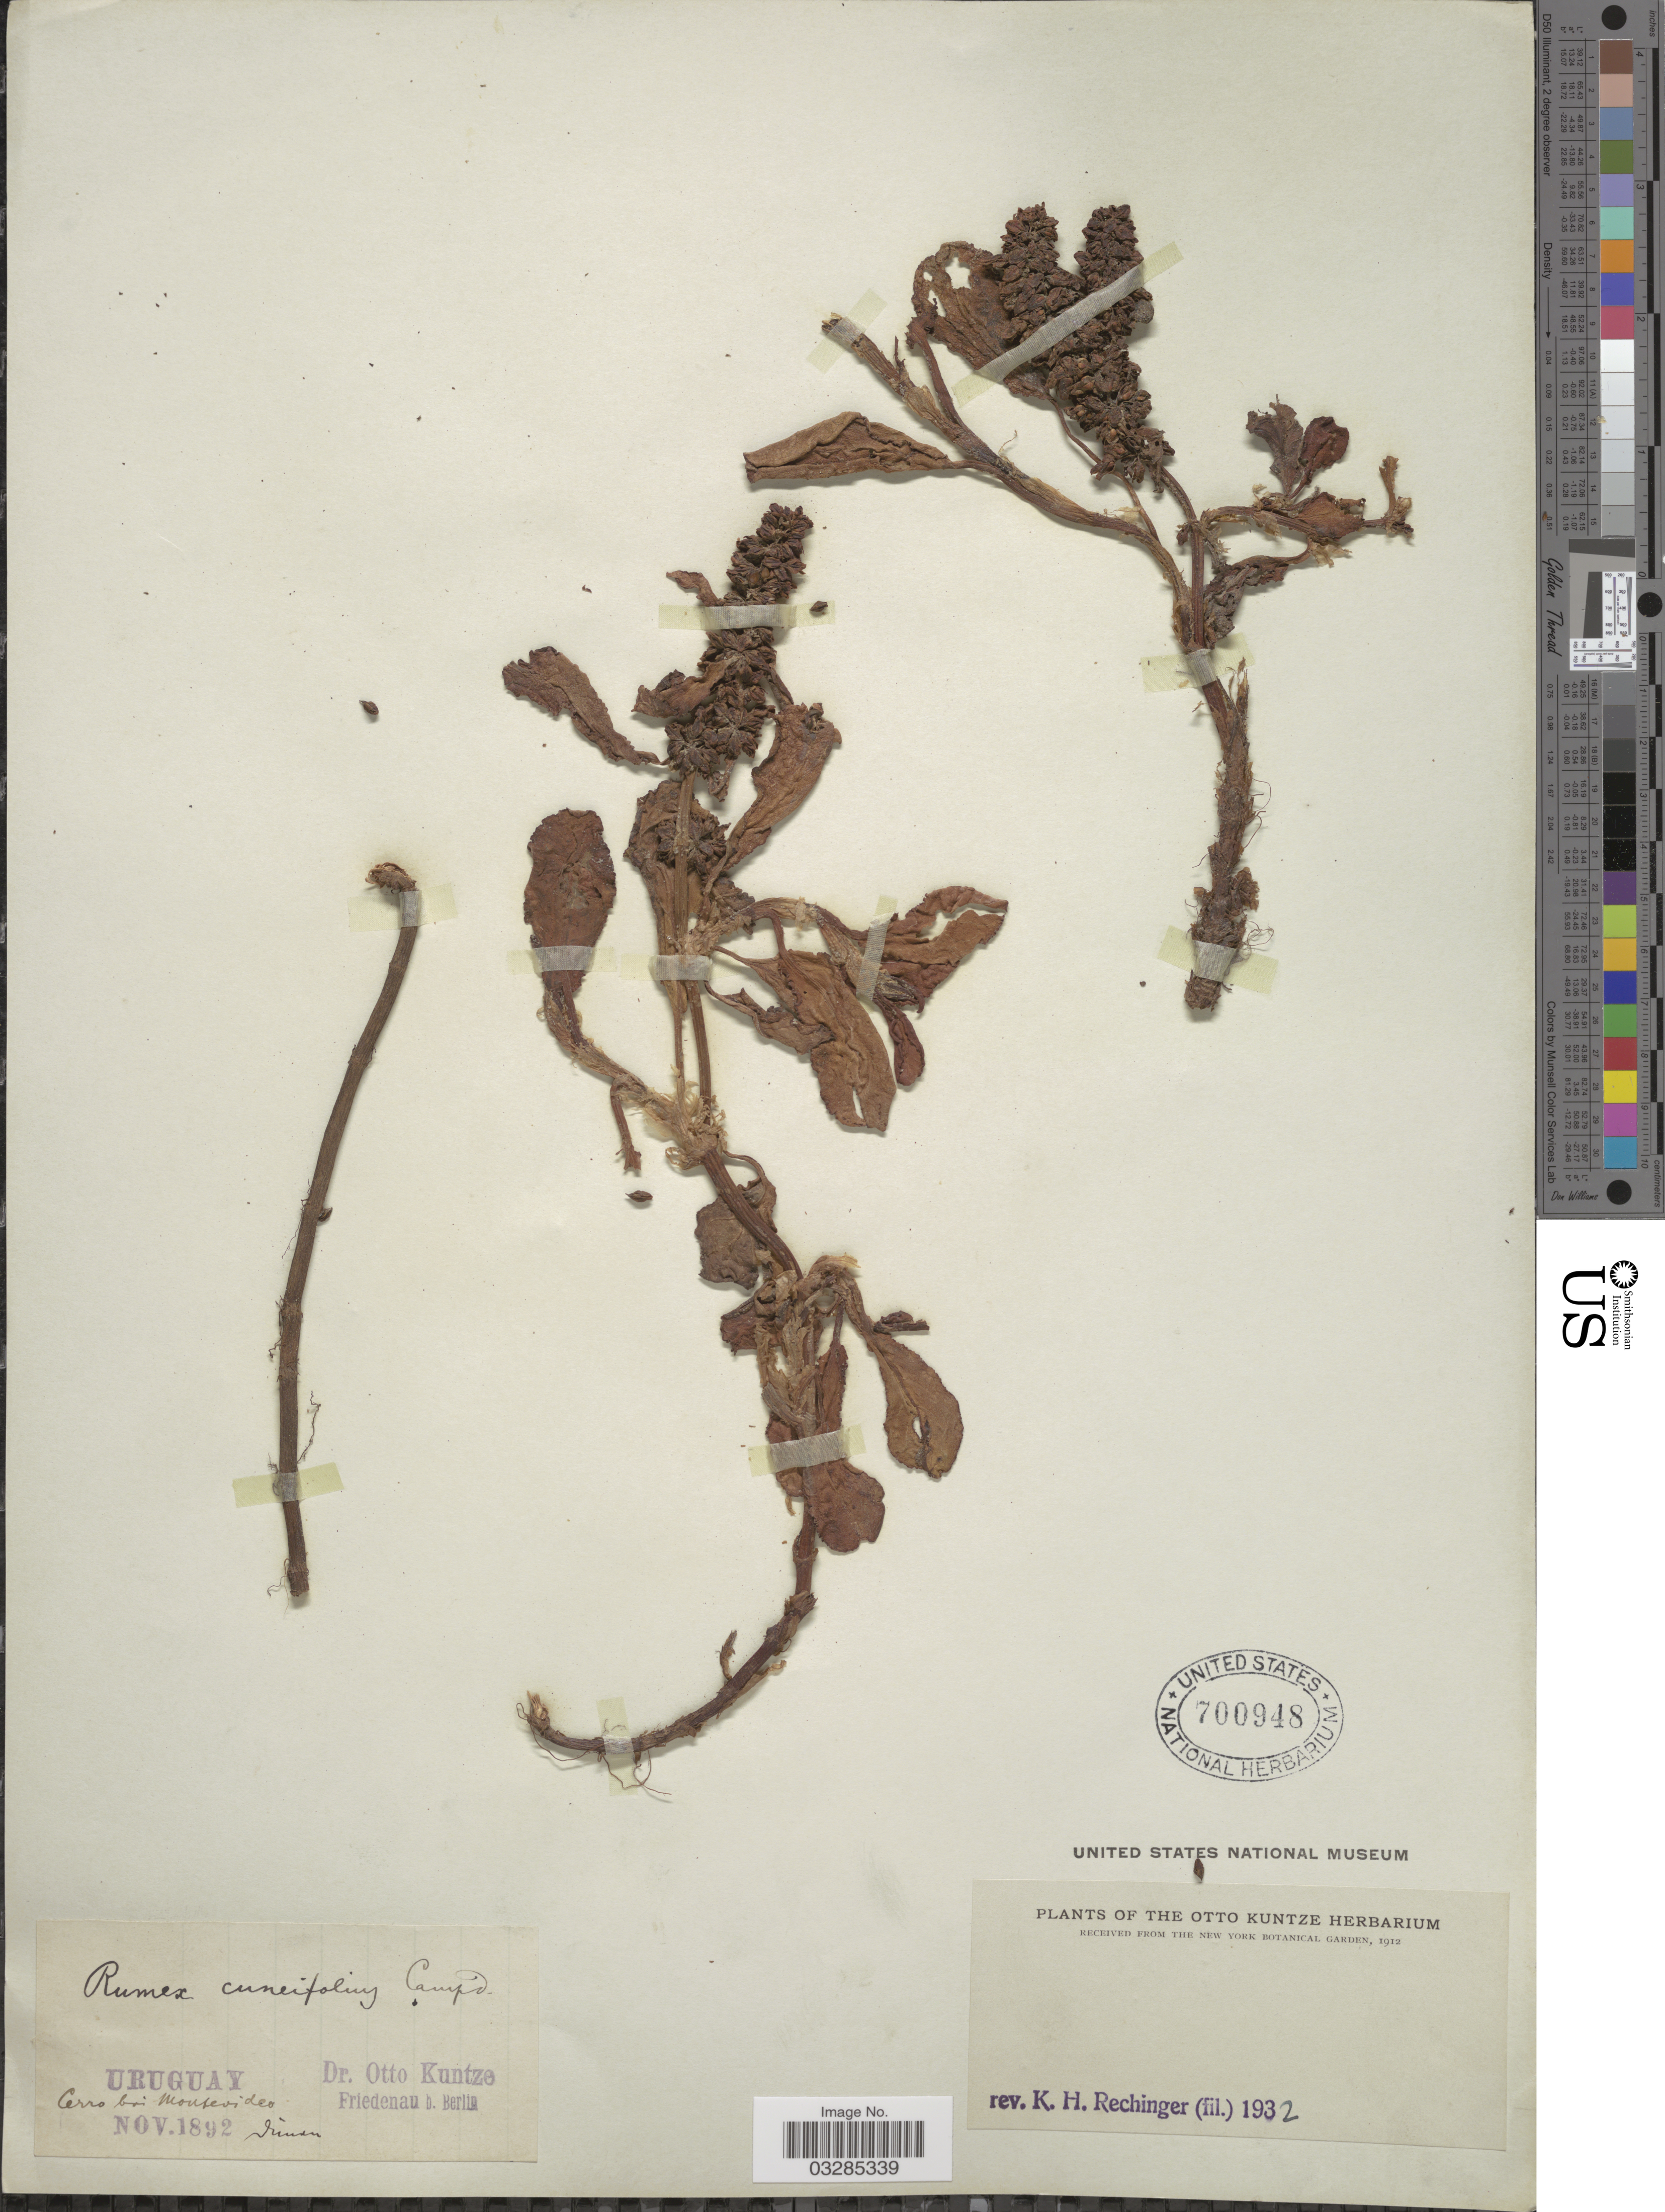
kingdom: Plantae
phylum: Tracheophyta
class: Magnoliopsida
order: Caryophyllales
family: Polygonaceae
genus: Rumex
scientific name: Rumex cuneifolius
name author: Campd.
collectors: C.E.O. Kuntze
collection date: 1892-11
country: Uruguay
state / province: Montevideo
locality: Cerro boi [interpreted] Montevideo. Jiunen [interpreted].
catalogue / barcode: US 700948